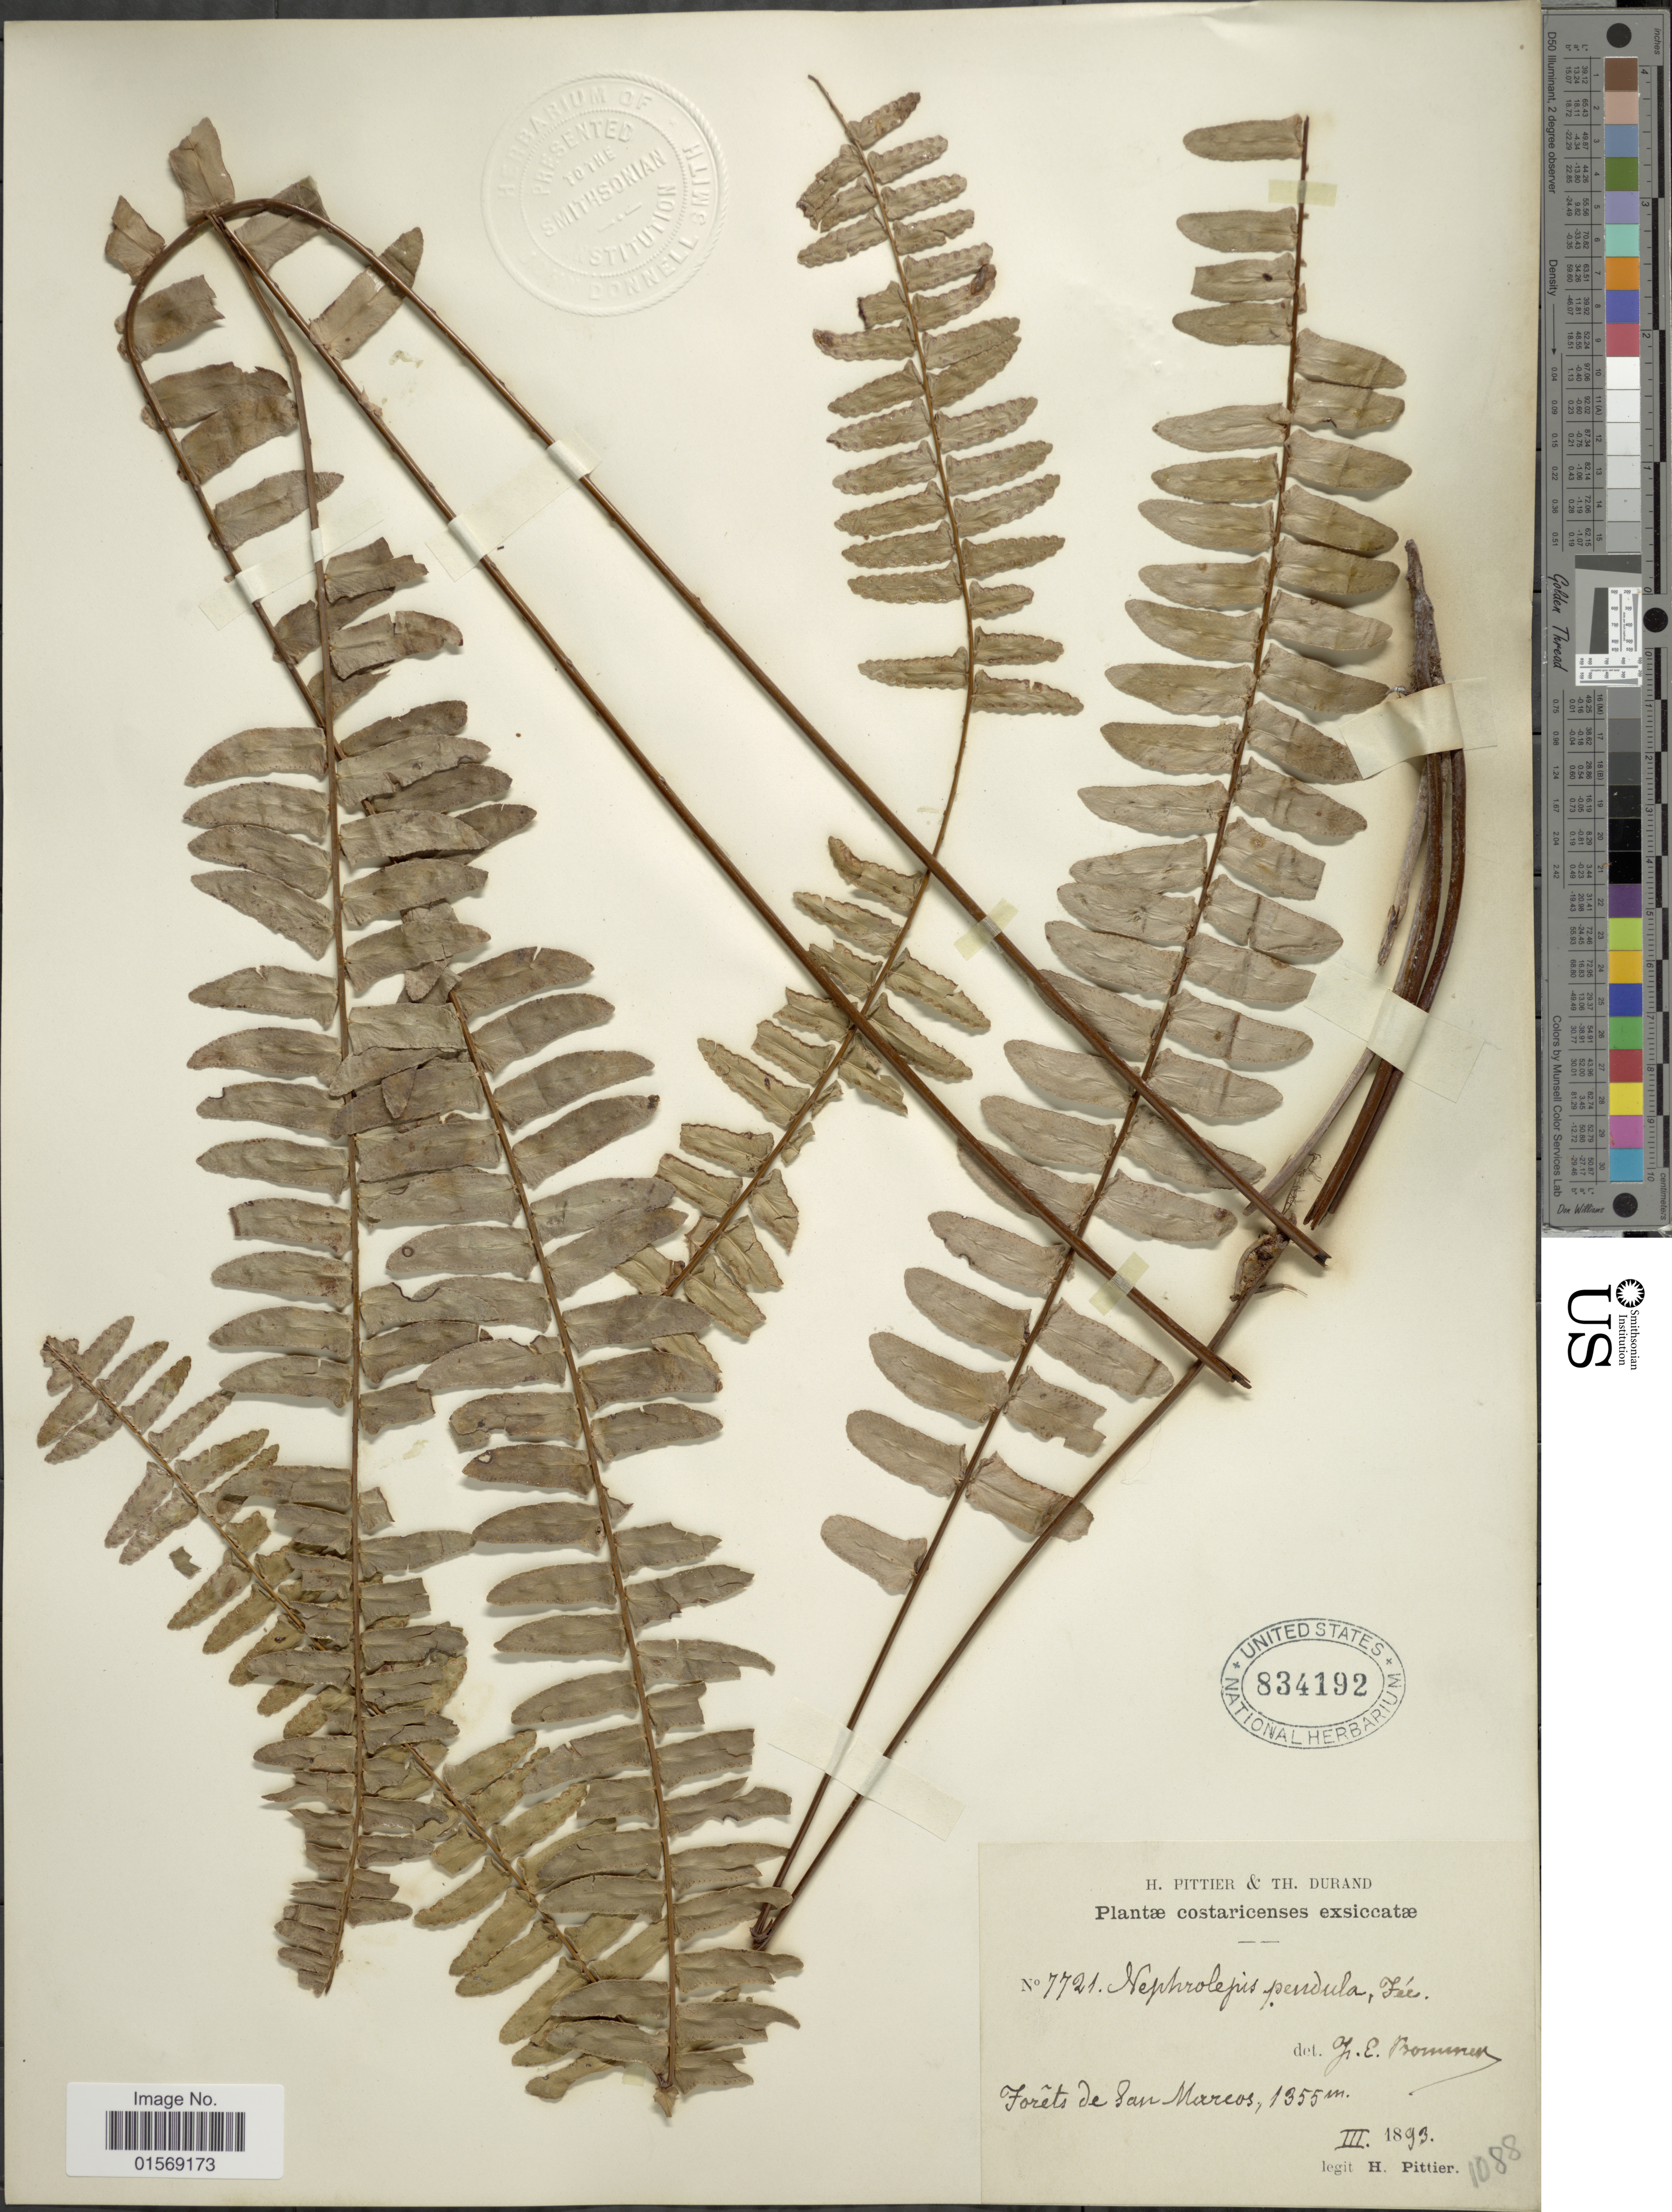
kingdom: Plantae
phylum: Tracheophyta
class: Polypodiopsida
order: Polypodiales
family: Nephrolepidaceae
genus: Nephrolepis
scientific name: Nephrolepis pendula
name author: (Raddi) J. Sm.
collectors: H. F. Pittier & T. Durand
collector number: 7721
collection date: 1893-03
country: Costa Rica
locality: Costaricenses, Foret de San Marcos.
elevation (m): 1355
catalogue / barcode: US 834192